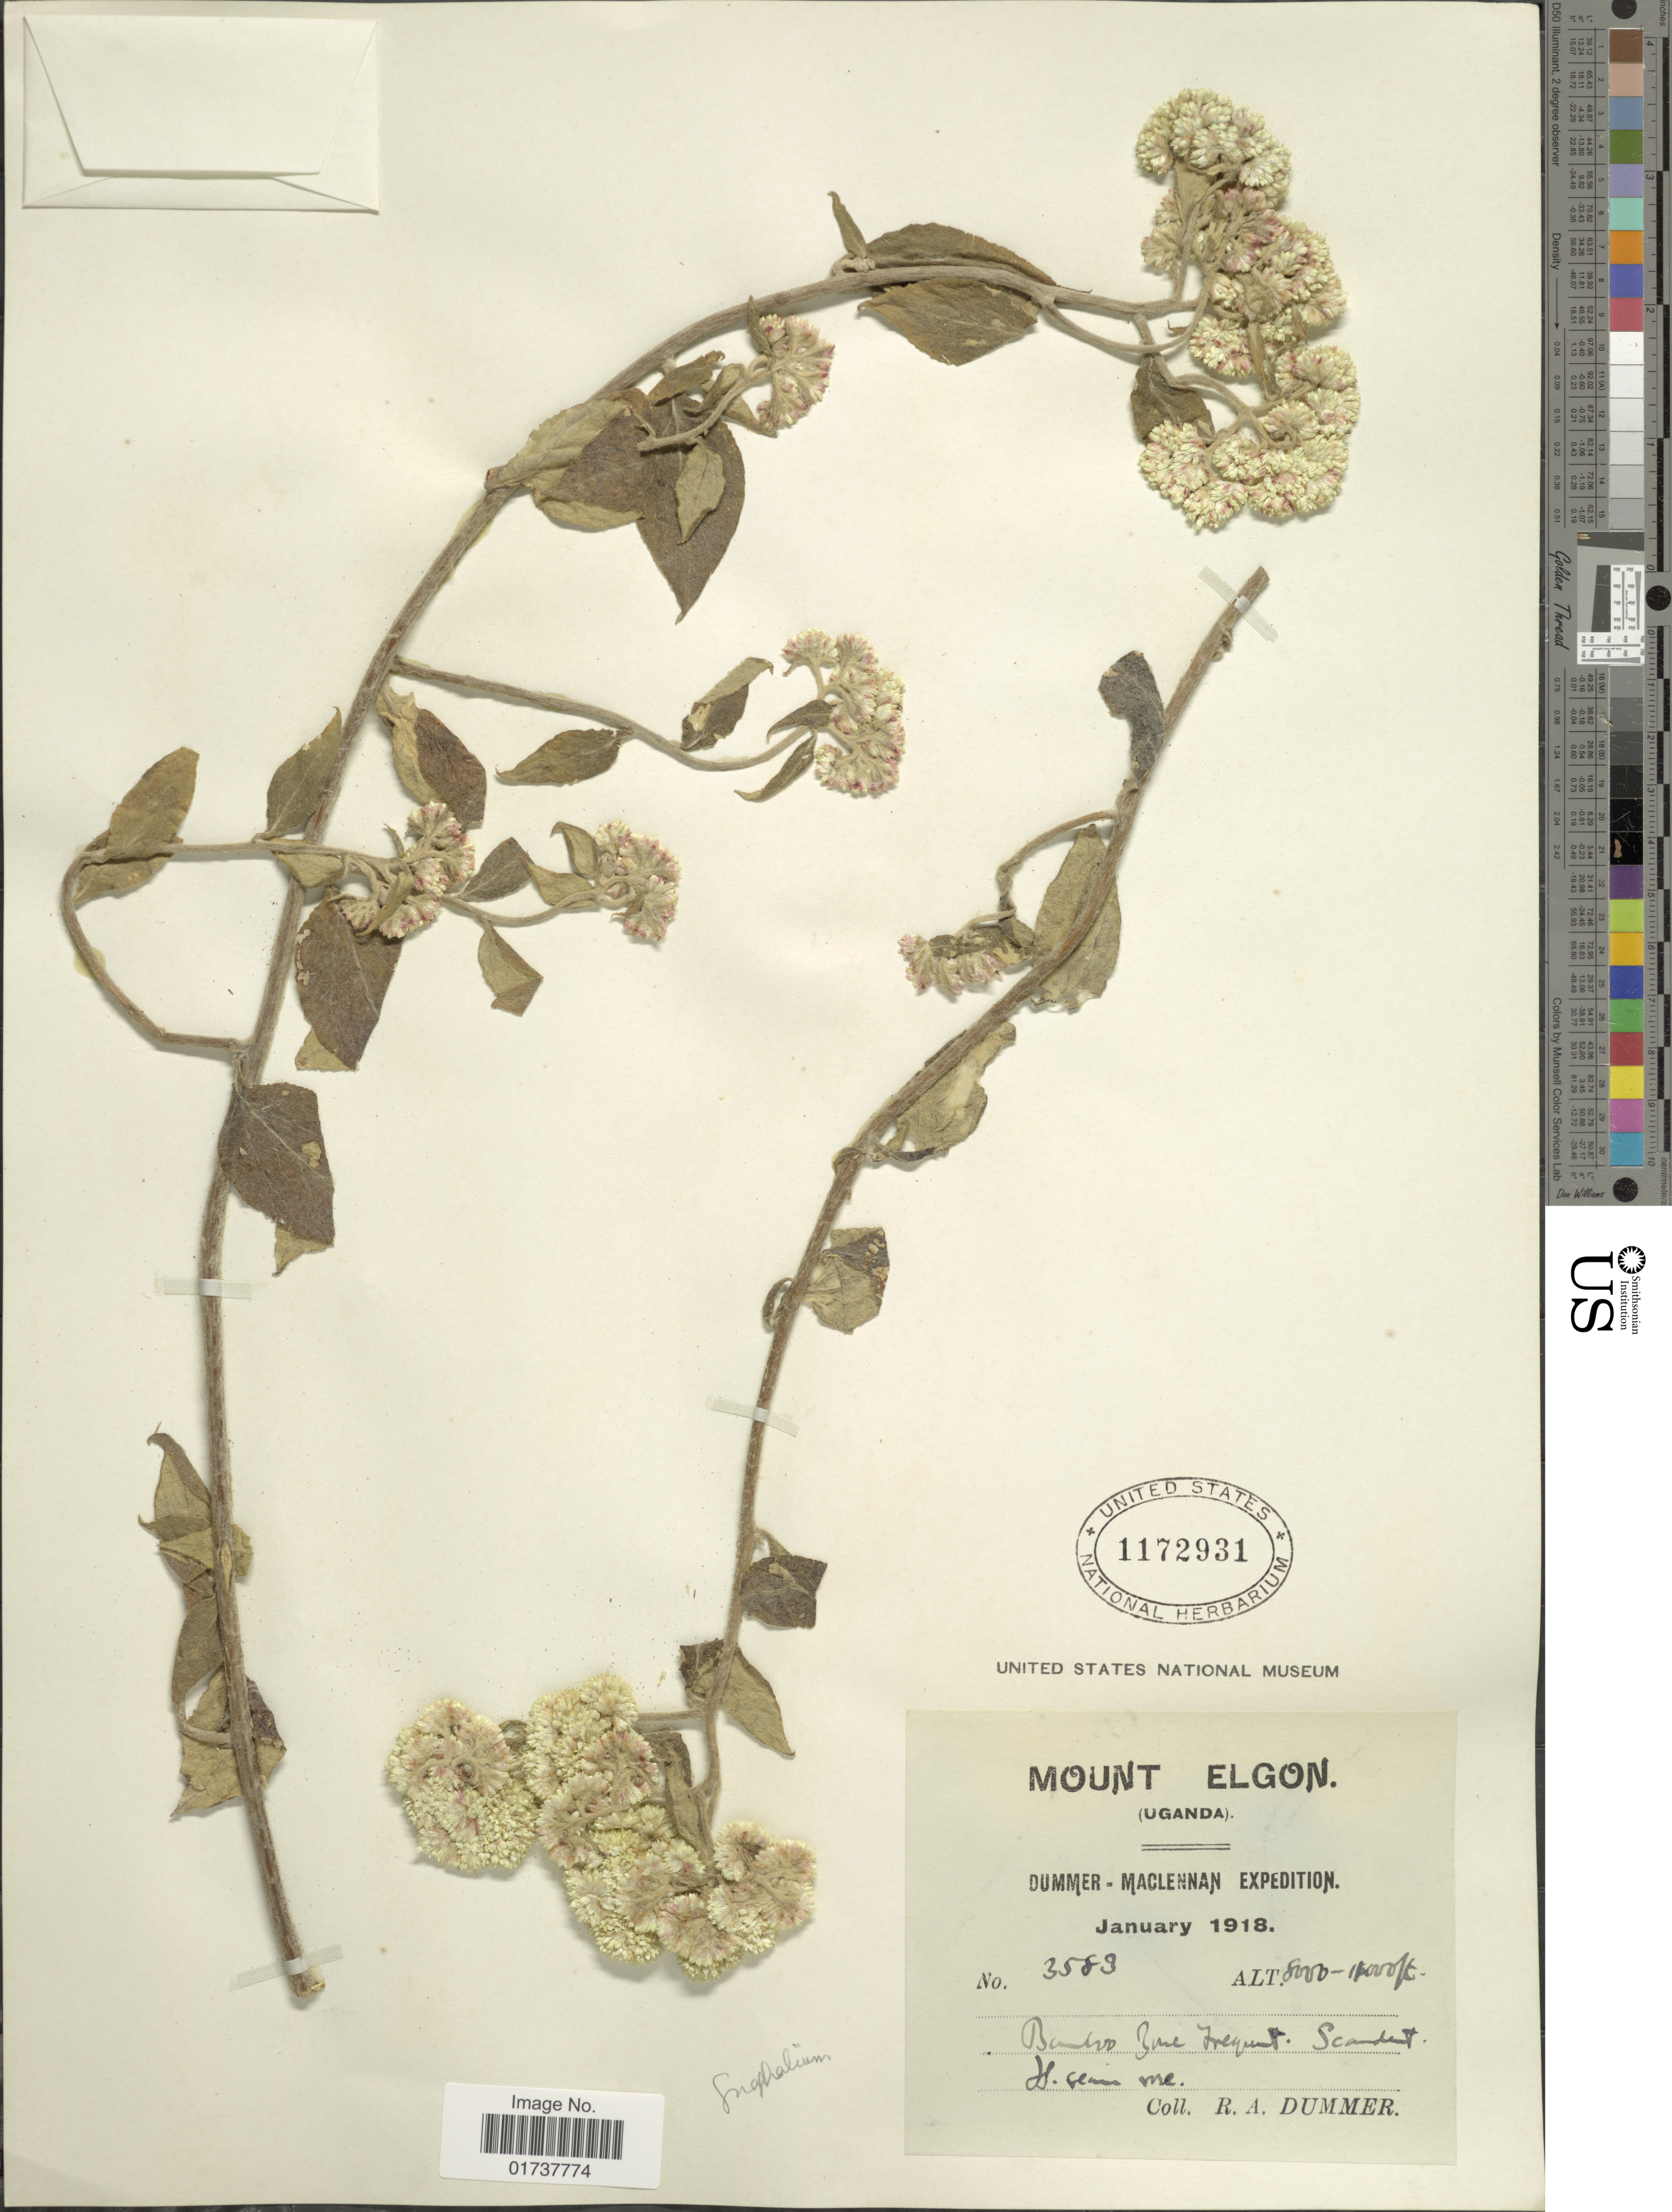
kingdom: Plantae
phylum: Tracheophyta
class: Magnoliopsida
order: Asterales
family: Asteraceae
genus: Gnaphalium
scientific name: Gnaphalium sp.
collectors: R. Dümmer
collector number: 35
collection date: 1918-01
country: Uganda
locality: Mount Elgon, Bamboo zone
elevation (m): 2438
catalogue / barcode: US 1172931